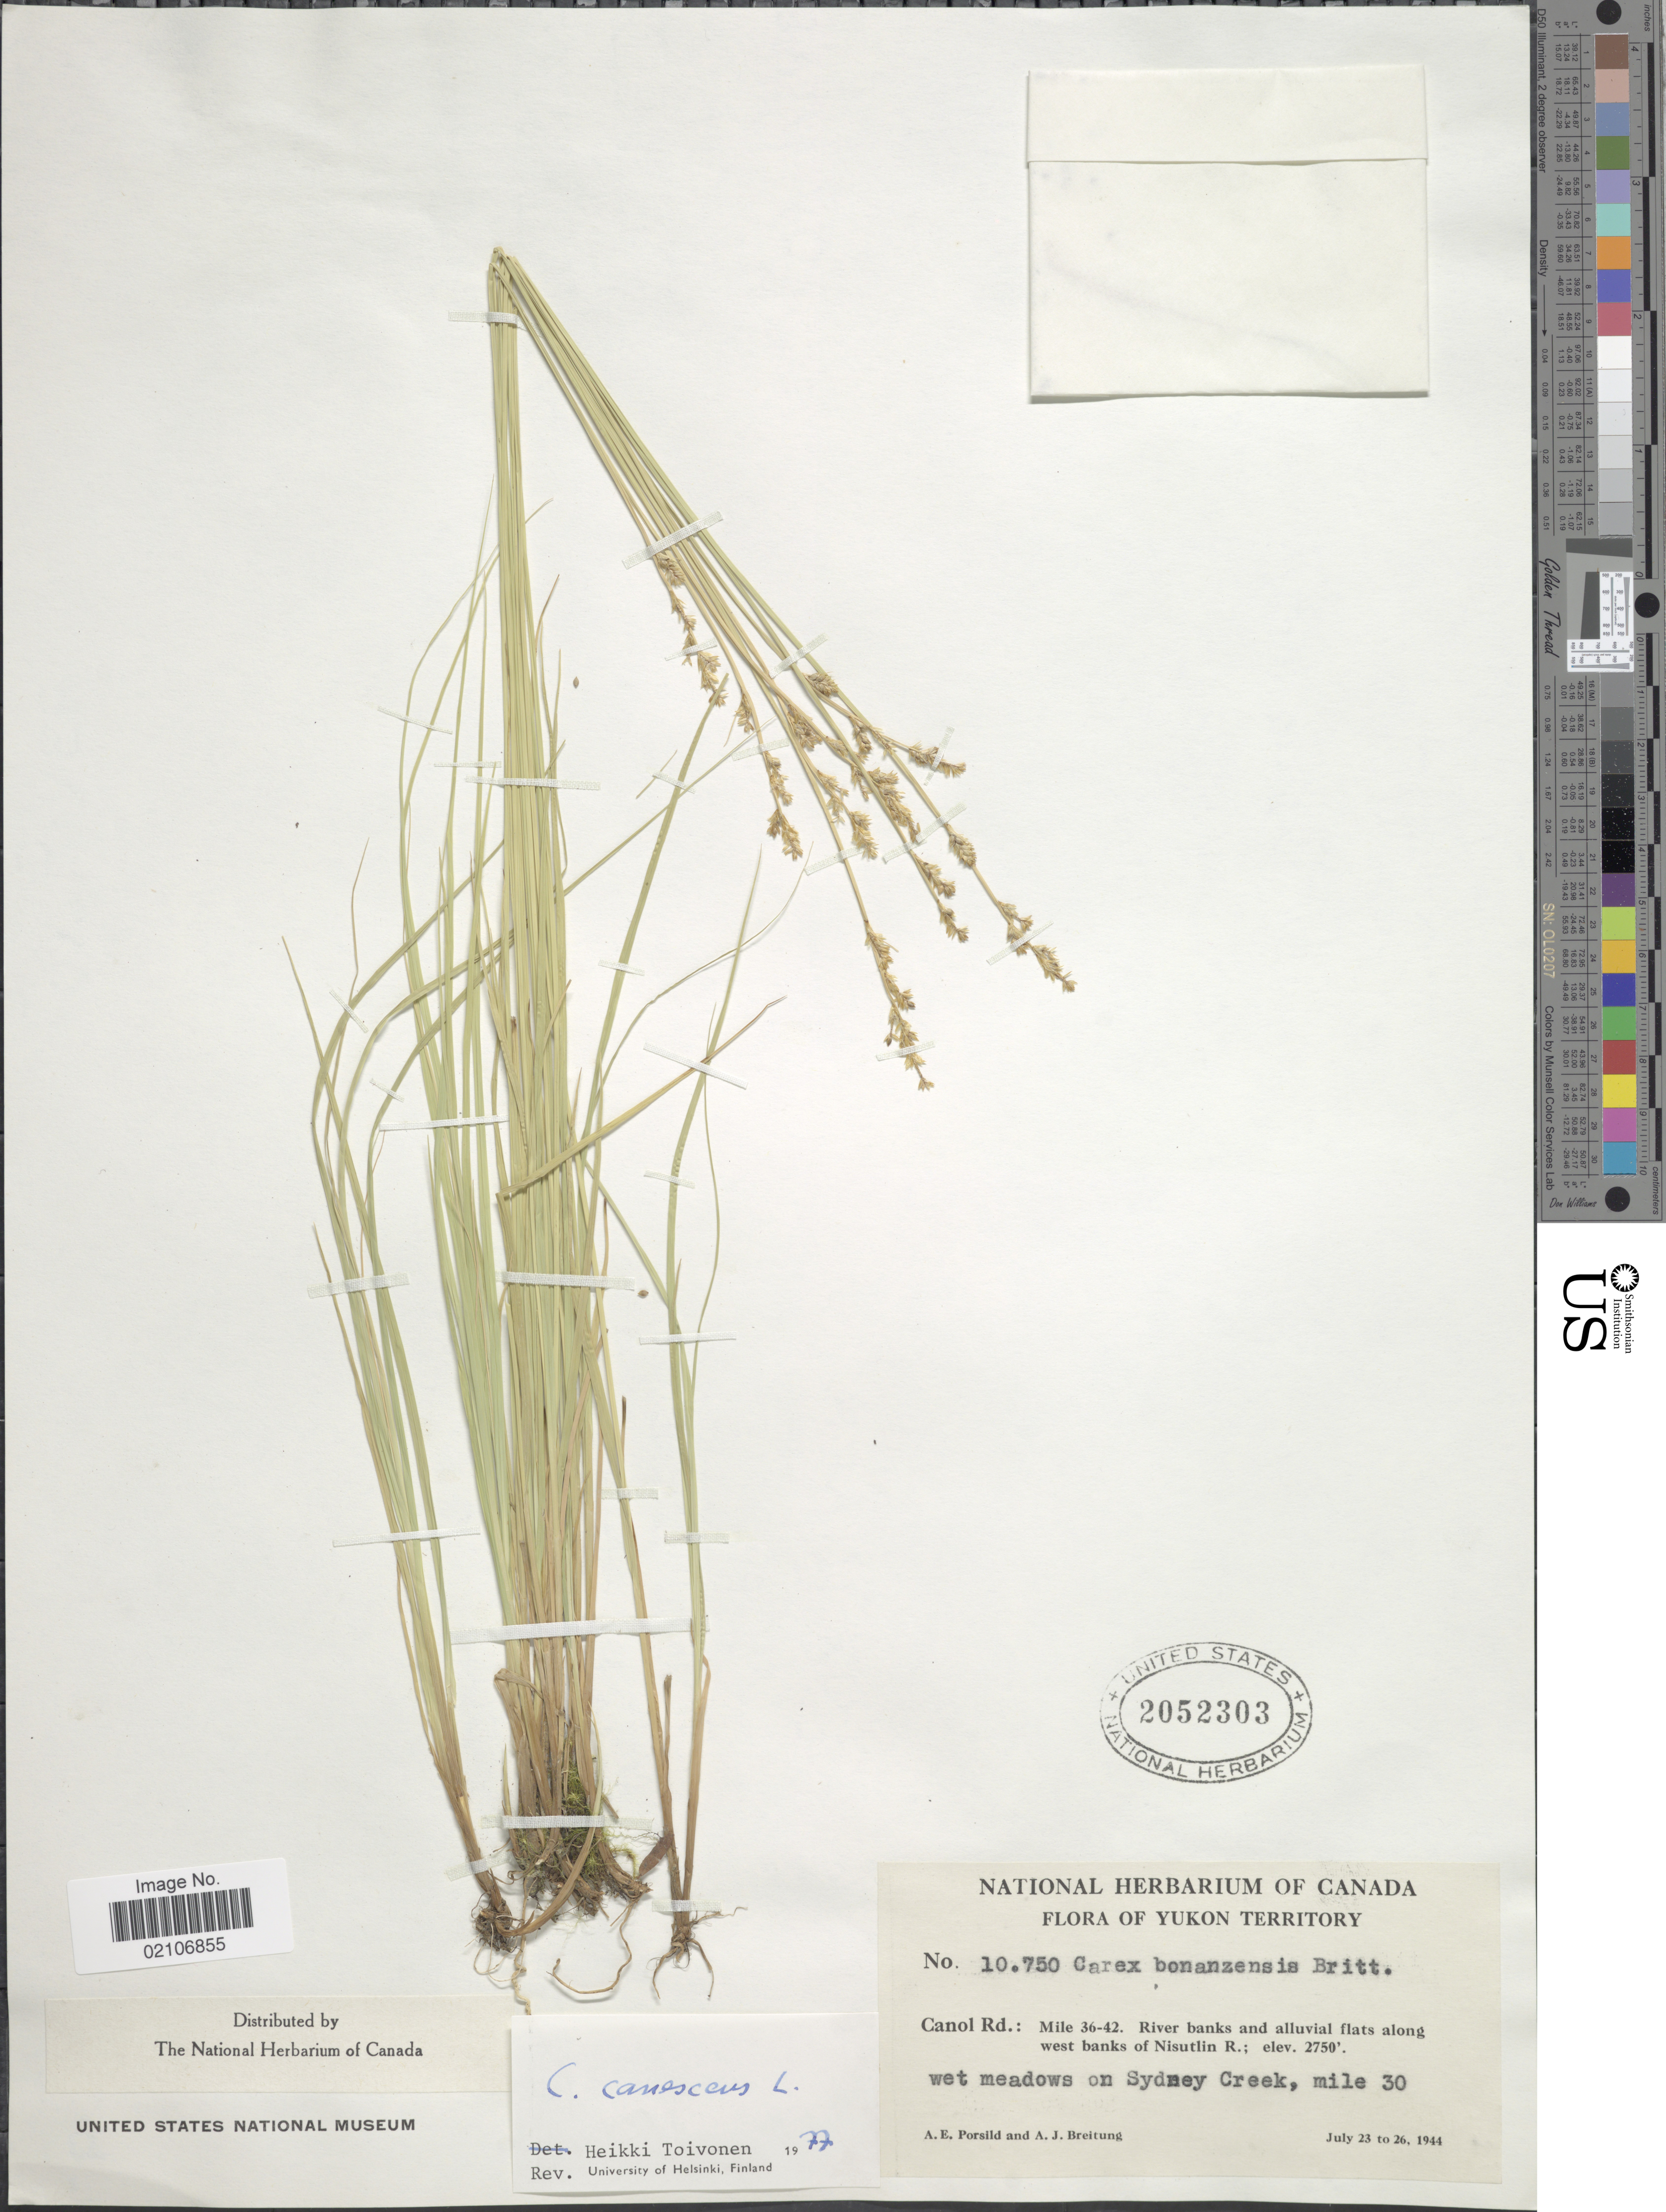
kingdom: Plantae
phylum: Tracheophyta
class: Liliopsida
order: Poales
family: Cyperaceae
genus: Carex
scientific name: Carex canescens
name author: L.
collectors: A. E. Porsild & A. Breitung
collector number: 10750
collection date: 1944-07-23/1944-07-26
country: Canada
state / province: Yukon Territory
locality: Yukon Territory, Canol Rd.: Mile 36-42. River banks and alluvial flats along west banks of Nisutlin R. Wet meadows on Sydney Creek.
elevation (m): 838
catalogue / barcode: US 2052303